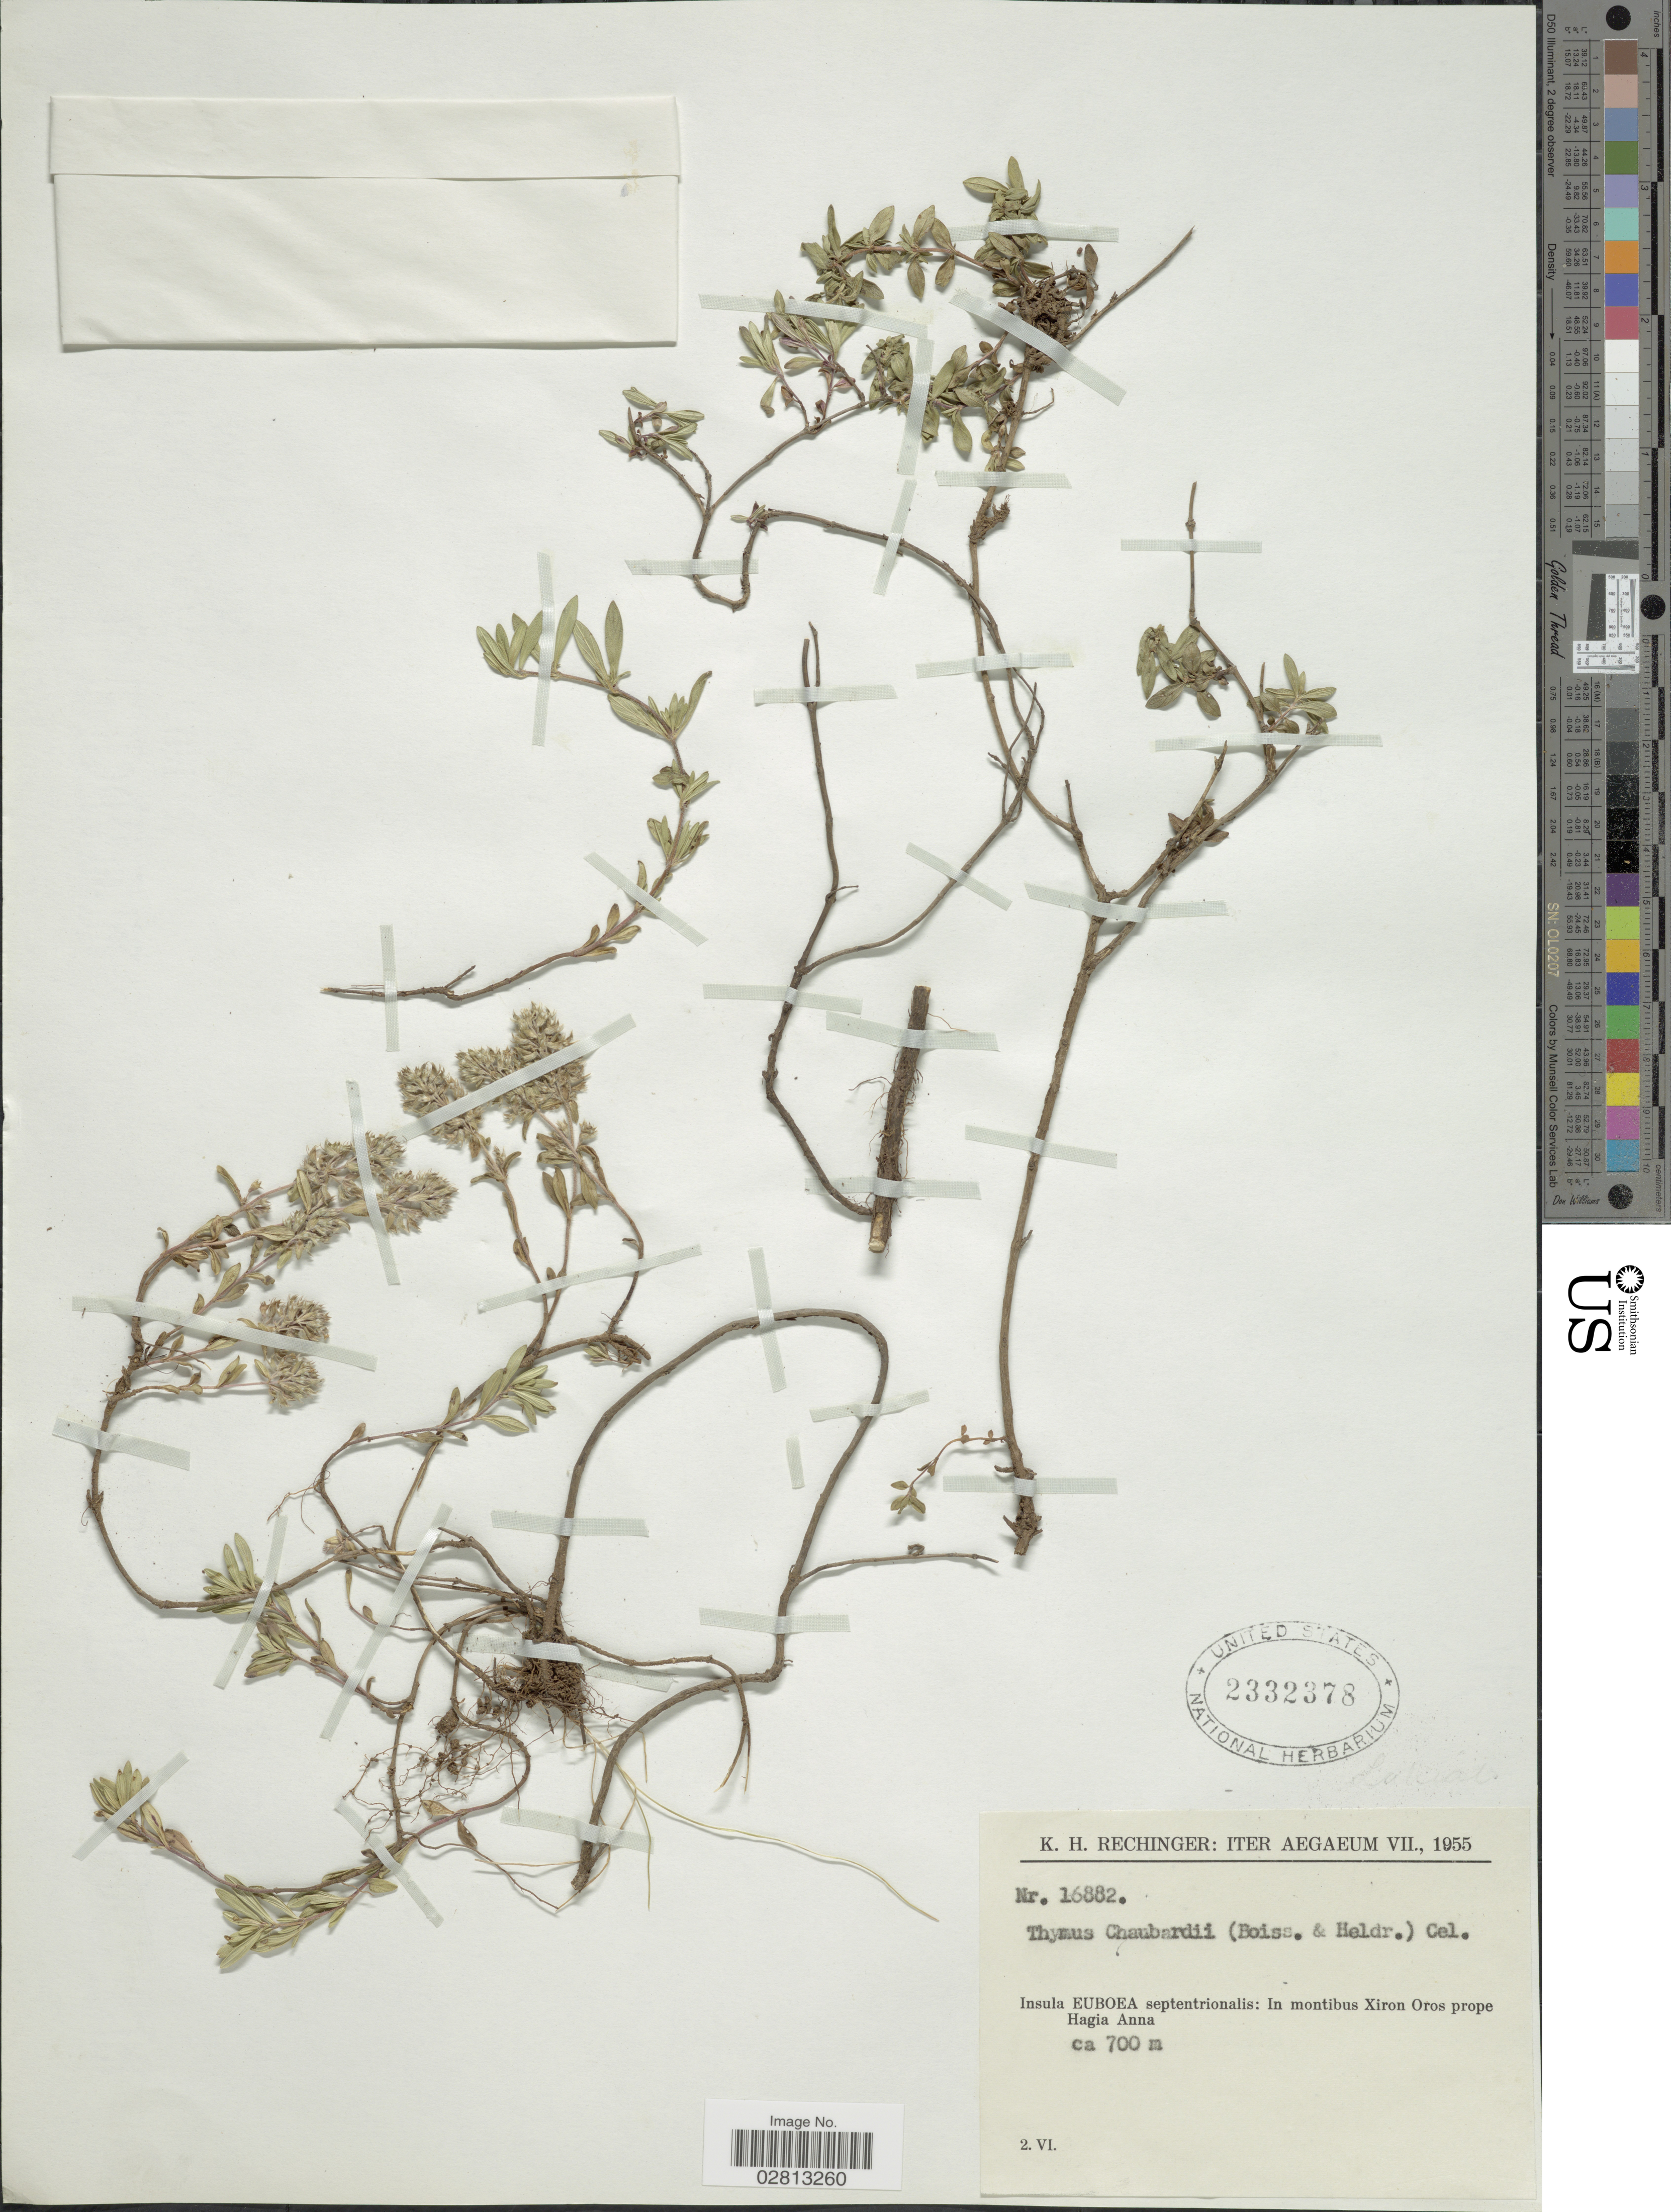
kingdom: Plantae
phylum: Tracheophyta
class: Magnoliopsida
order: Lamiales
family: Lamiaceae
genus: Thymus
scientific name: Thymus chaubardii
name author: (Rchb. f.) Čelak.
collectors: K. H. Rechinger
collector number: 16882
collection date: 1955-06-02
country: Greece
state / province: Central Greece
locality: Aegaeum, Insula Euboea septentrionalis: In montibus Xiron Oros prope Hagia Anna.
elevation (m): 700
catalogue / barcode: US 2332378